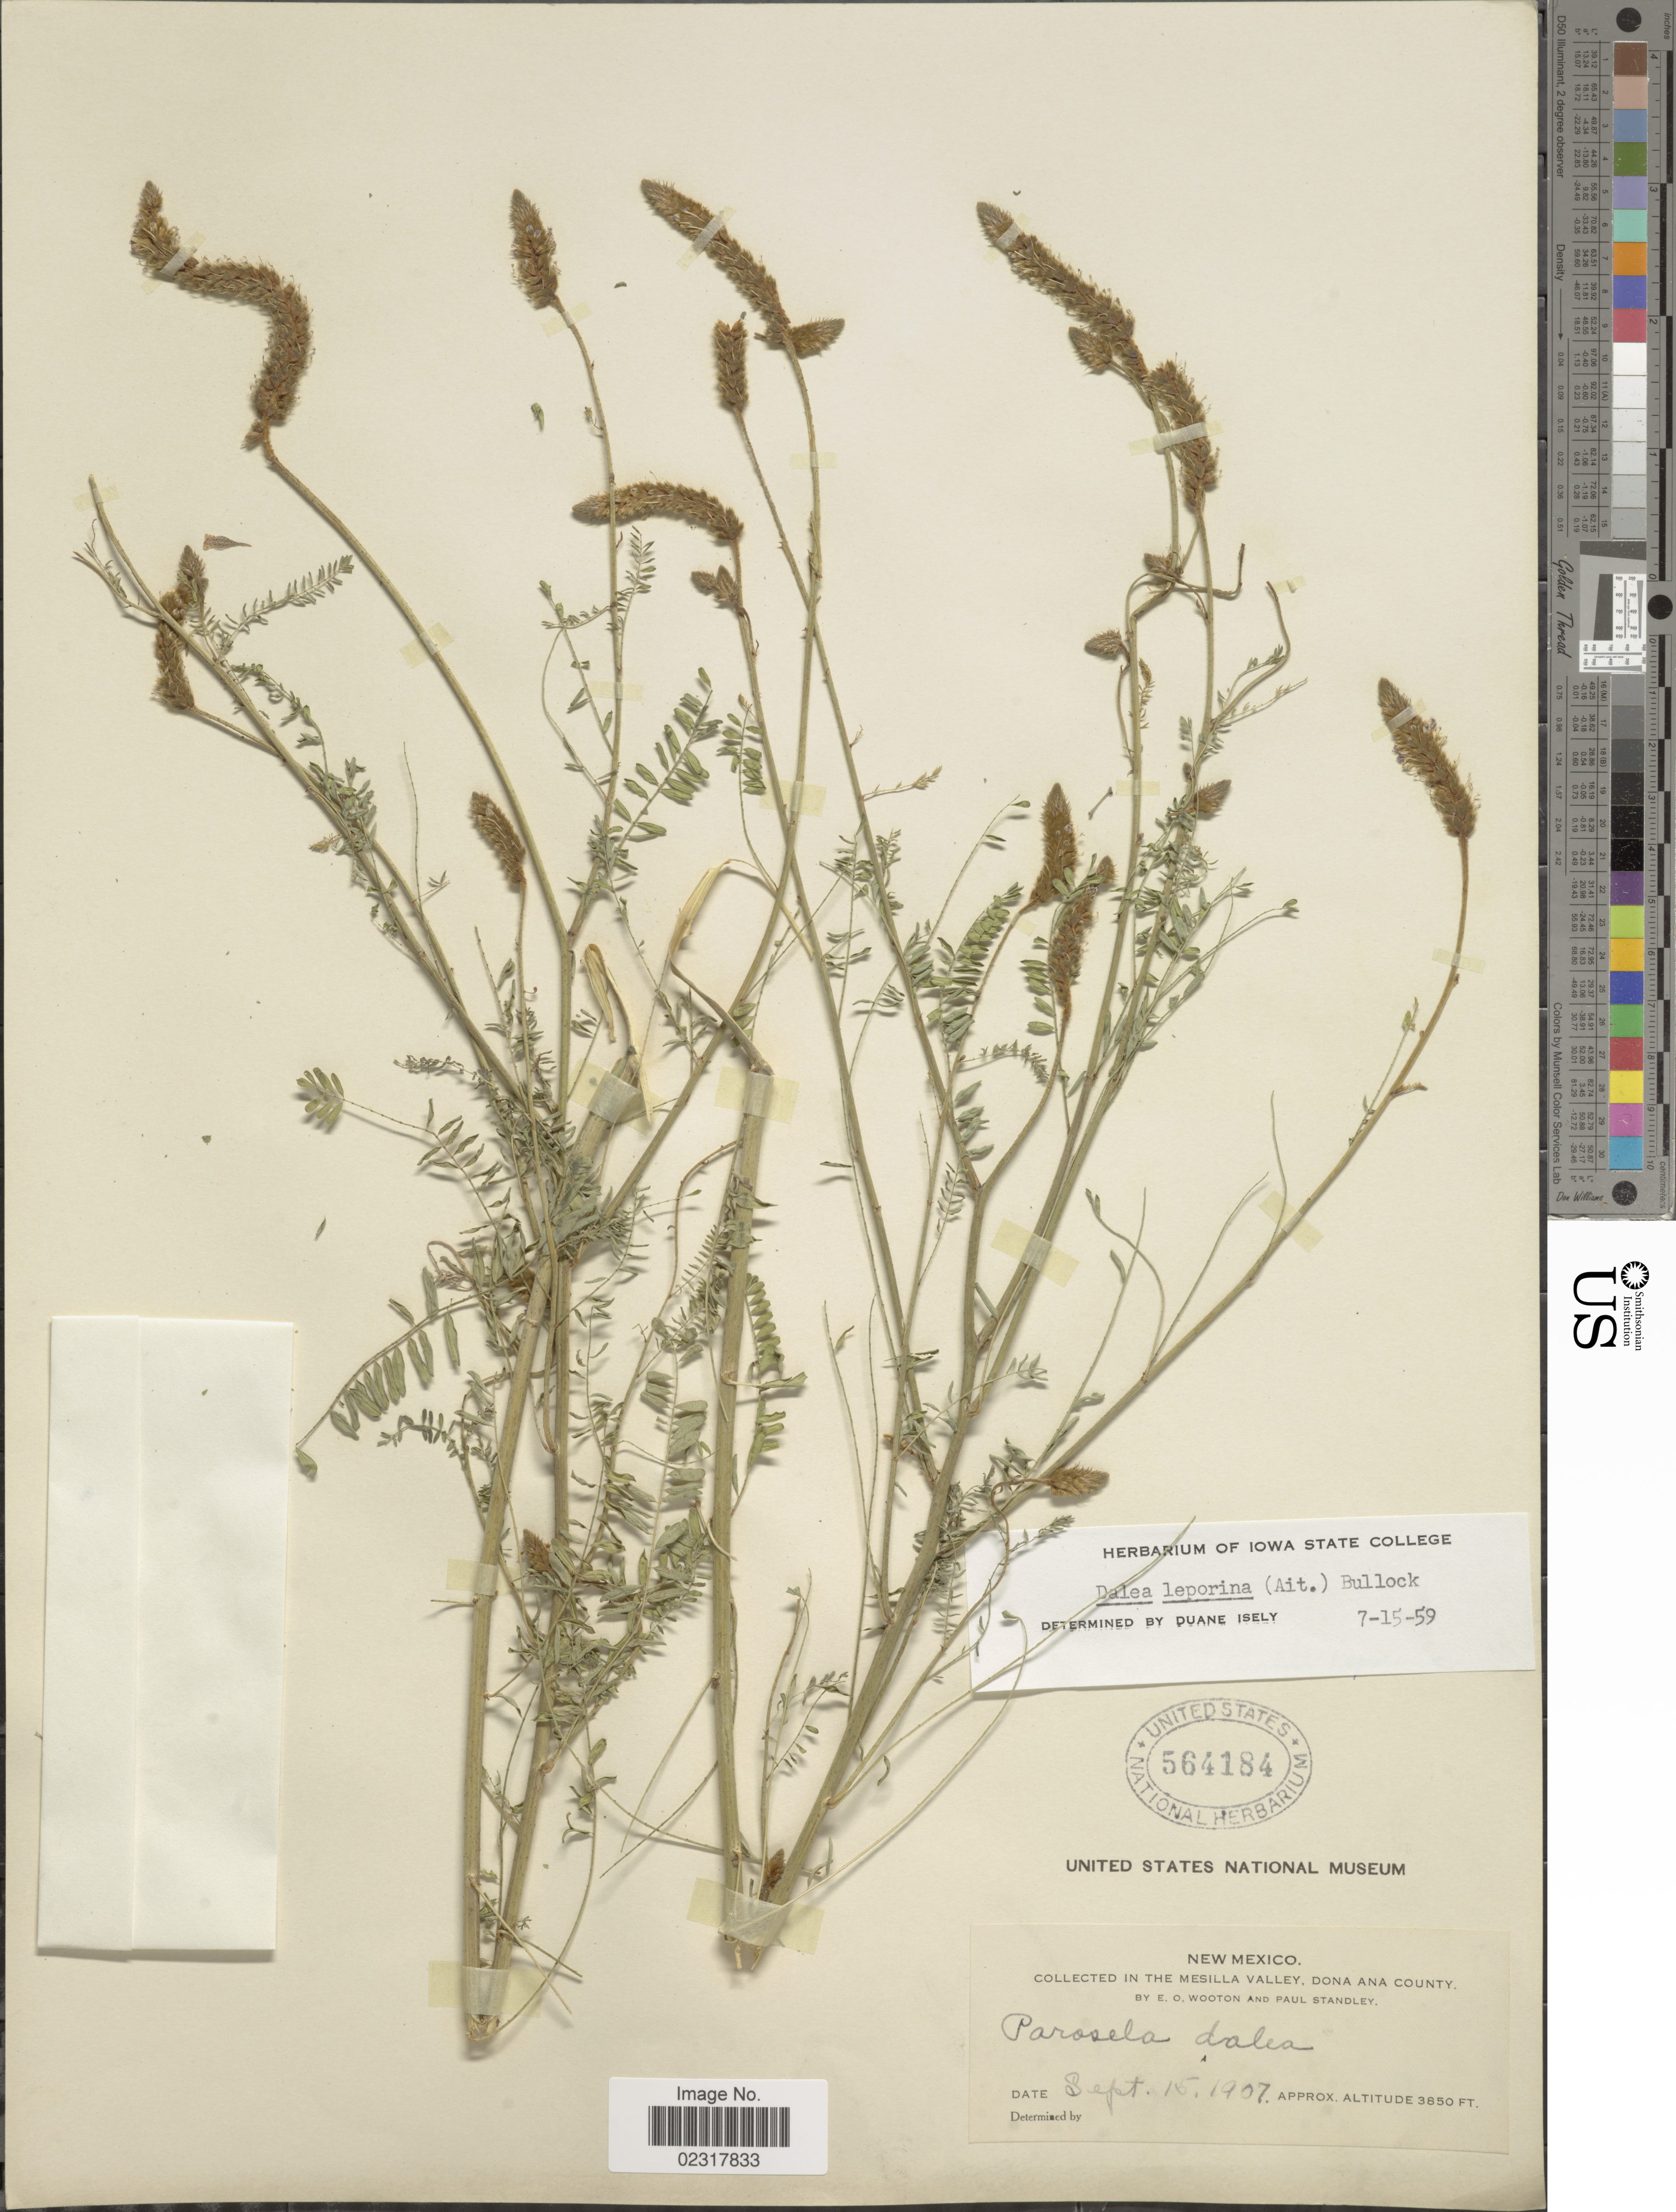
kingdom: Plantae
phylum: Tracheophyta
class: Magnoliopsida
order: Fabales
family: Fabaceae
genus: Dalea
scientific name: Dalea leporina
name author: (Aiton) Bullock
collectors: E. O. Wooton & P. C. Standley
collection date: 1907-09-15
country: United States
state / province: New Mexico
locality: In the Mesilla Valley, Dona Ana County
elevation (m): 1173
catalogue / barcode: US 564184